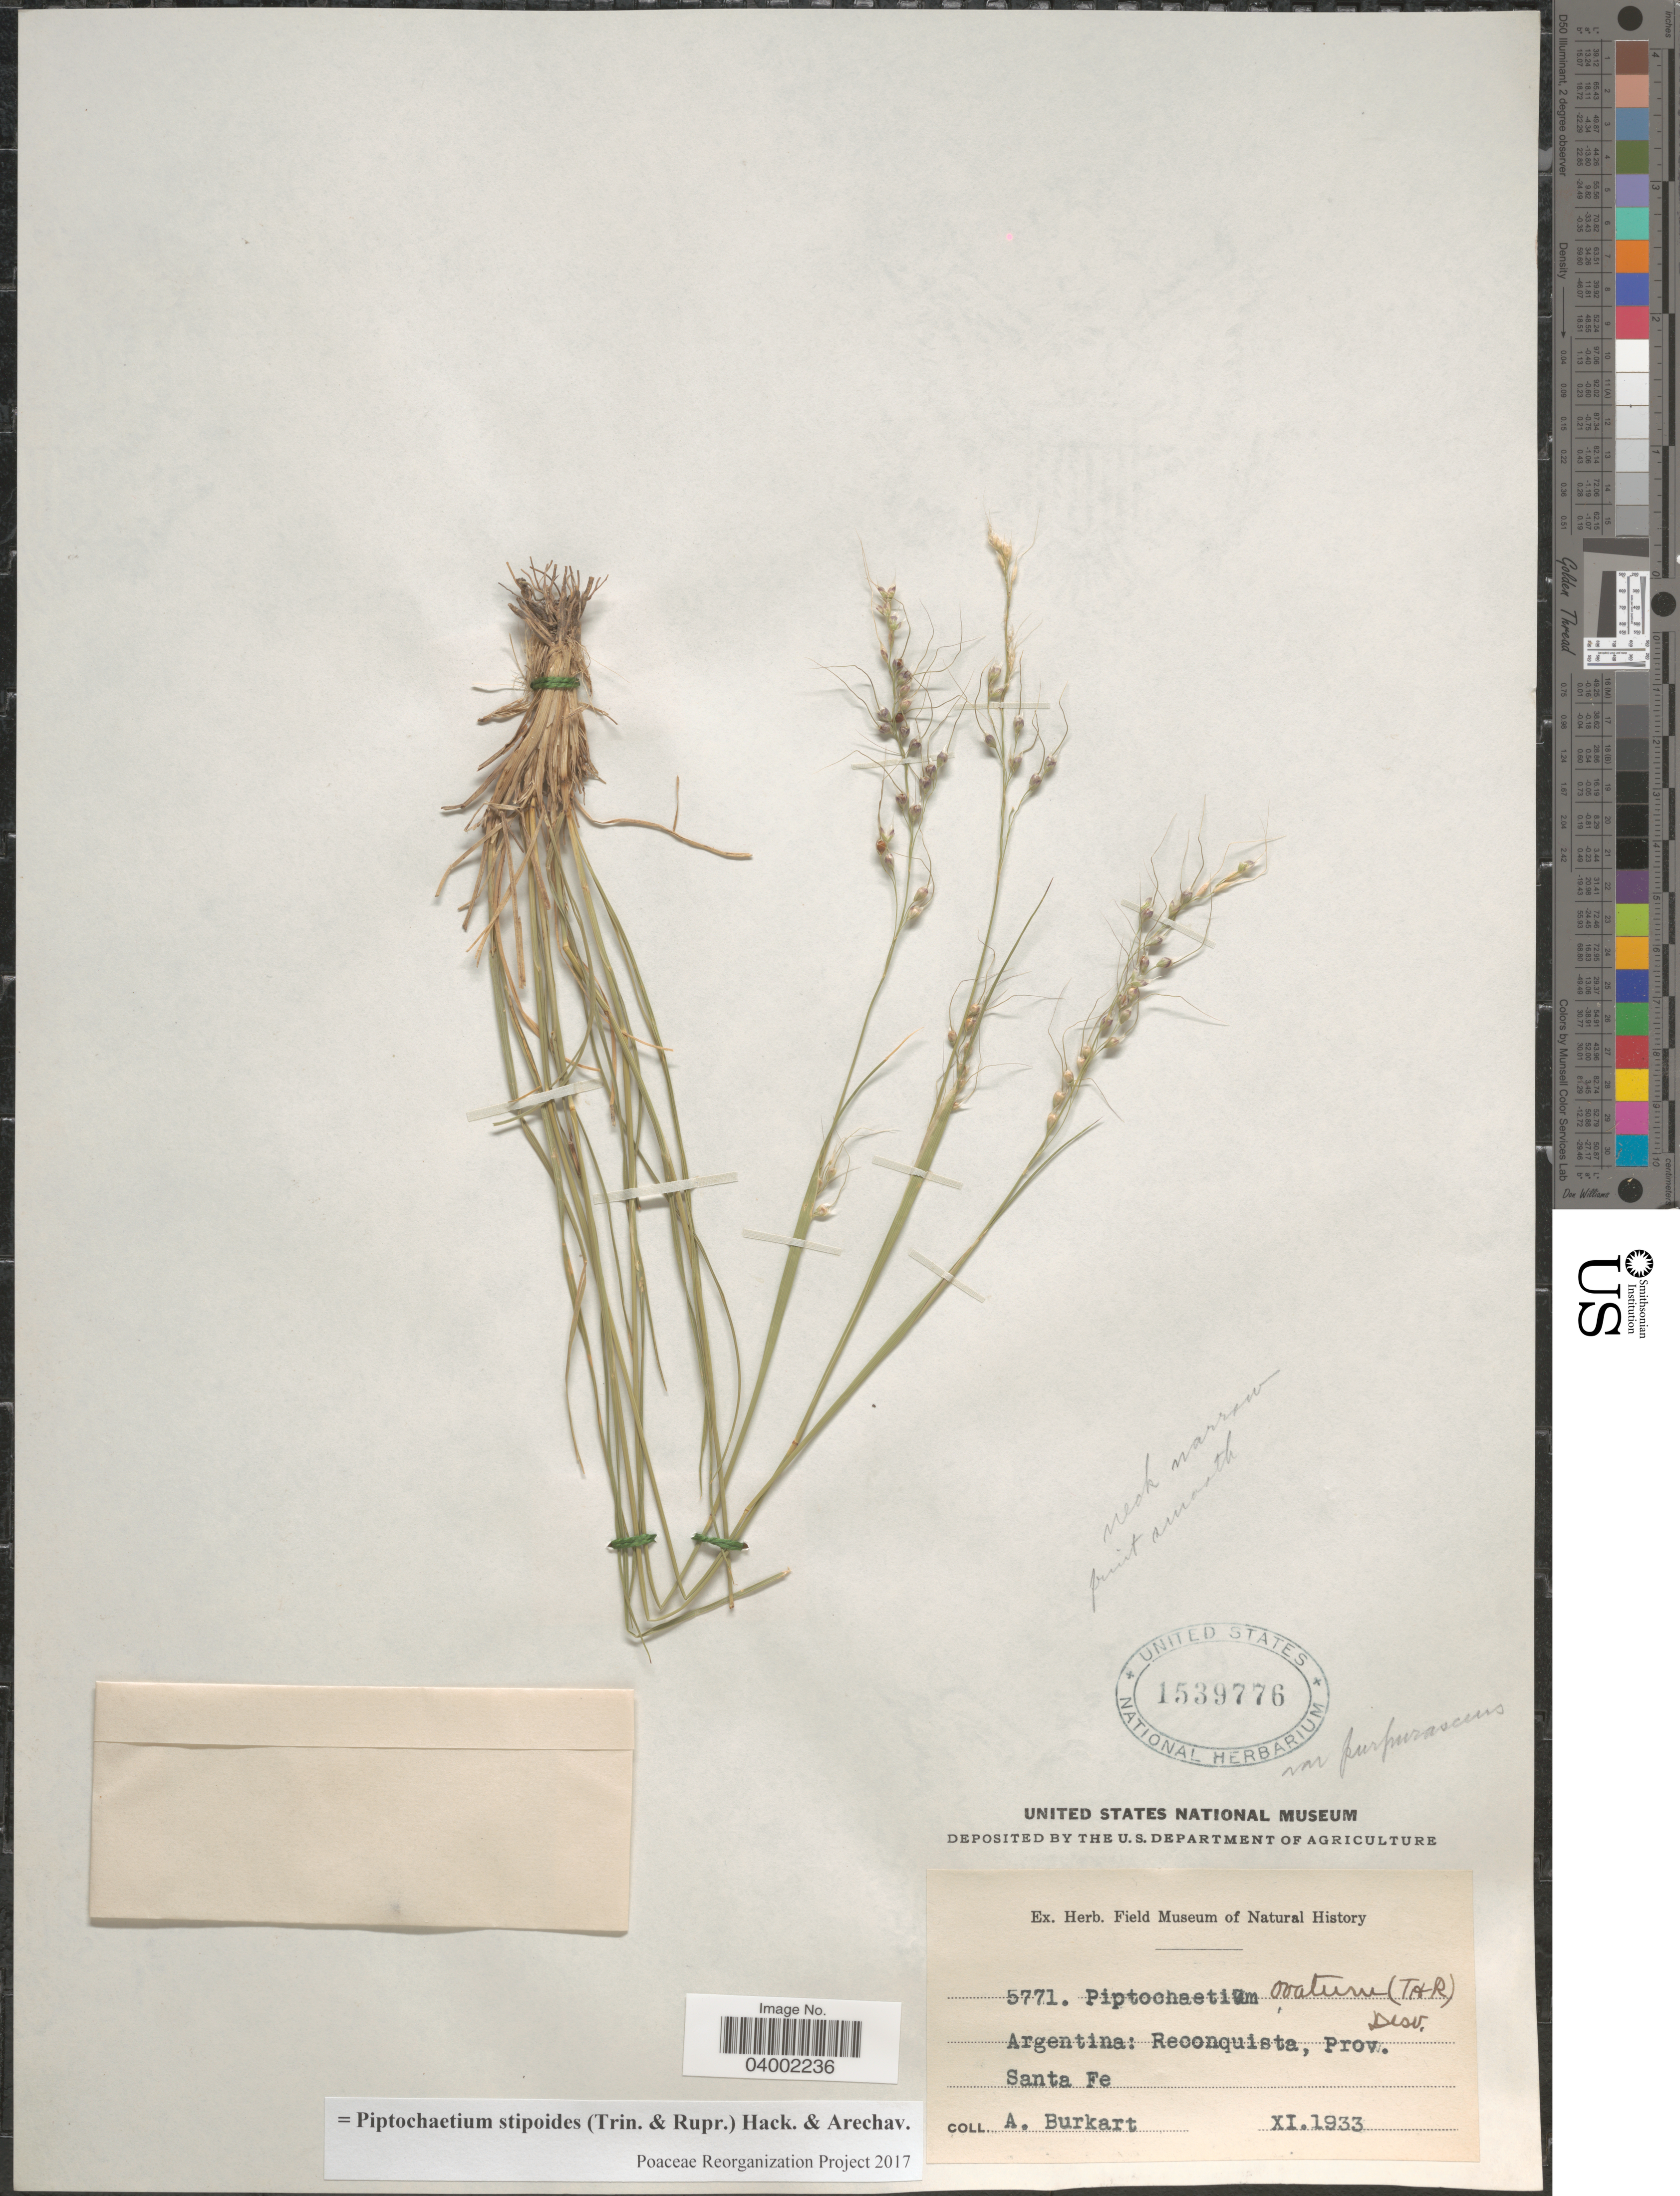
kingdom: Plantae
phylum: Tracheophyta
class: Liliopsida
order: Poales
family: Poaceae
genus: Piptochaetium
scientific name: Piptochaetium stipoides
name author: (Trin. & Rupr.) Hack. & Arechav.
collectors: A. E. Burkart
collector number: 5771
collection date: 1933-11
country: Argentina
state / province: Santa Fe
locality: Reconquista.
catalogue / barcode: US 1539776